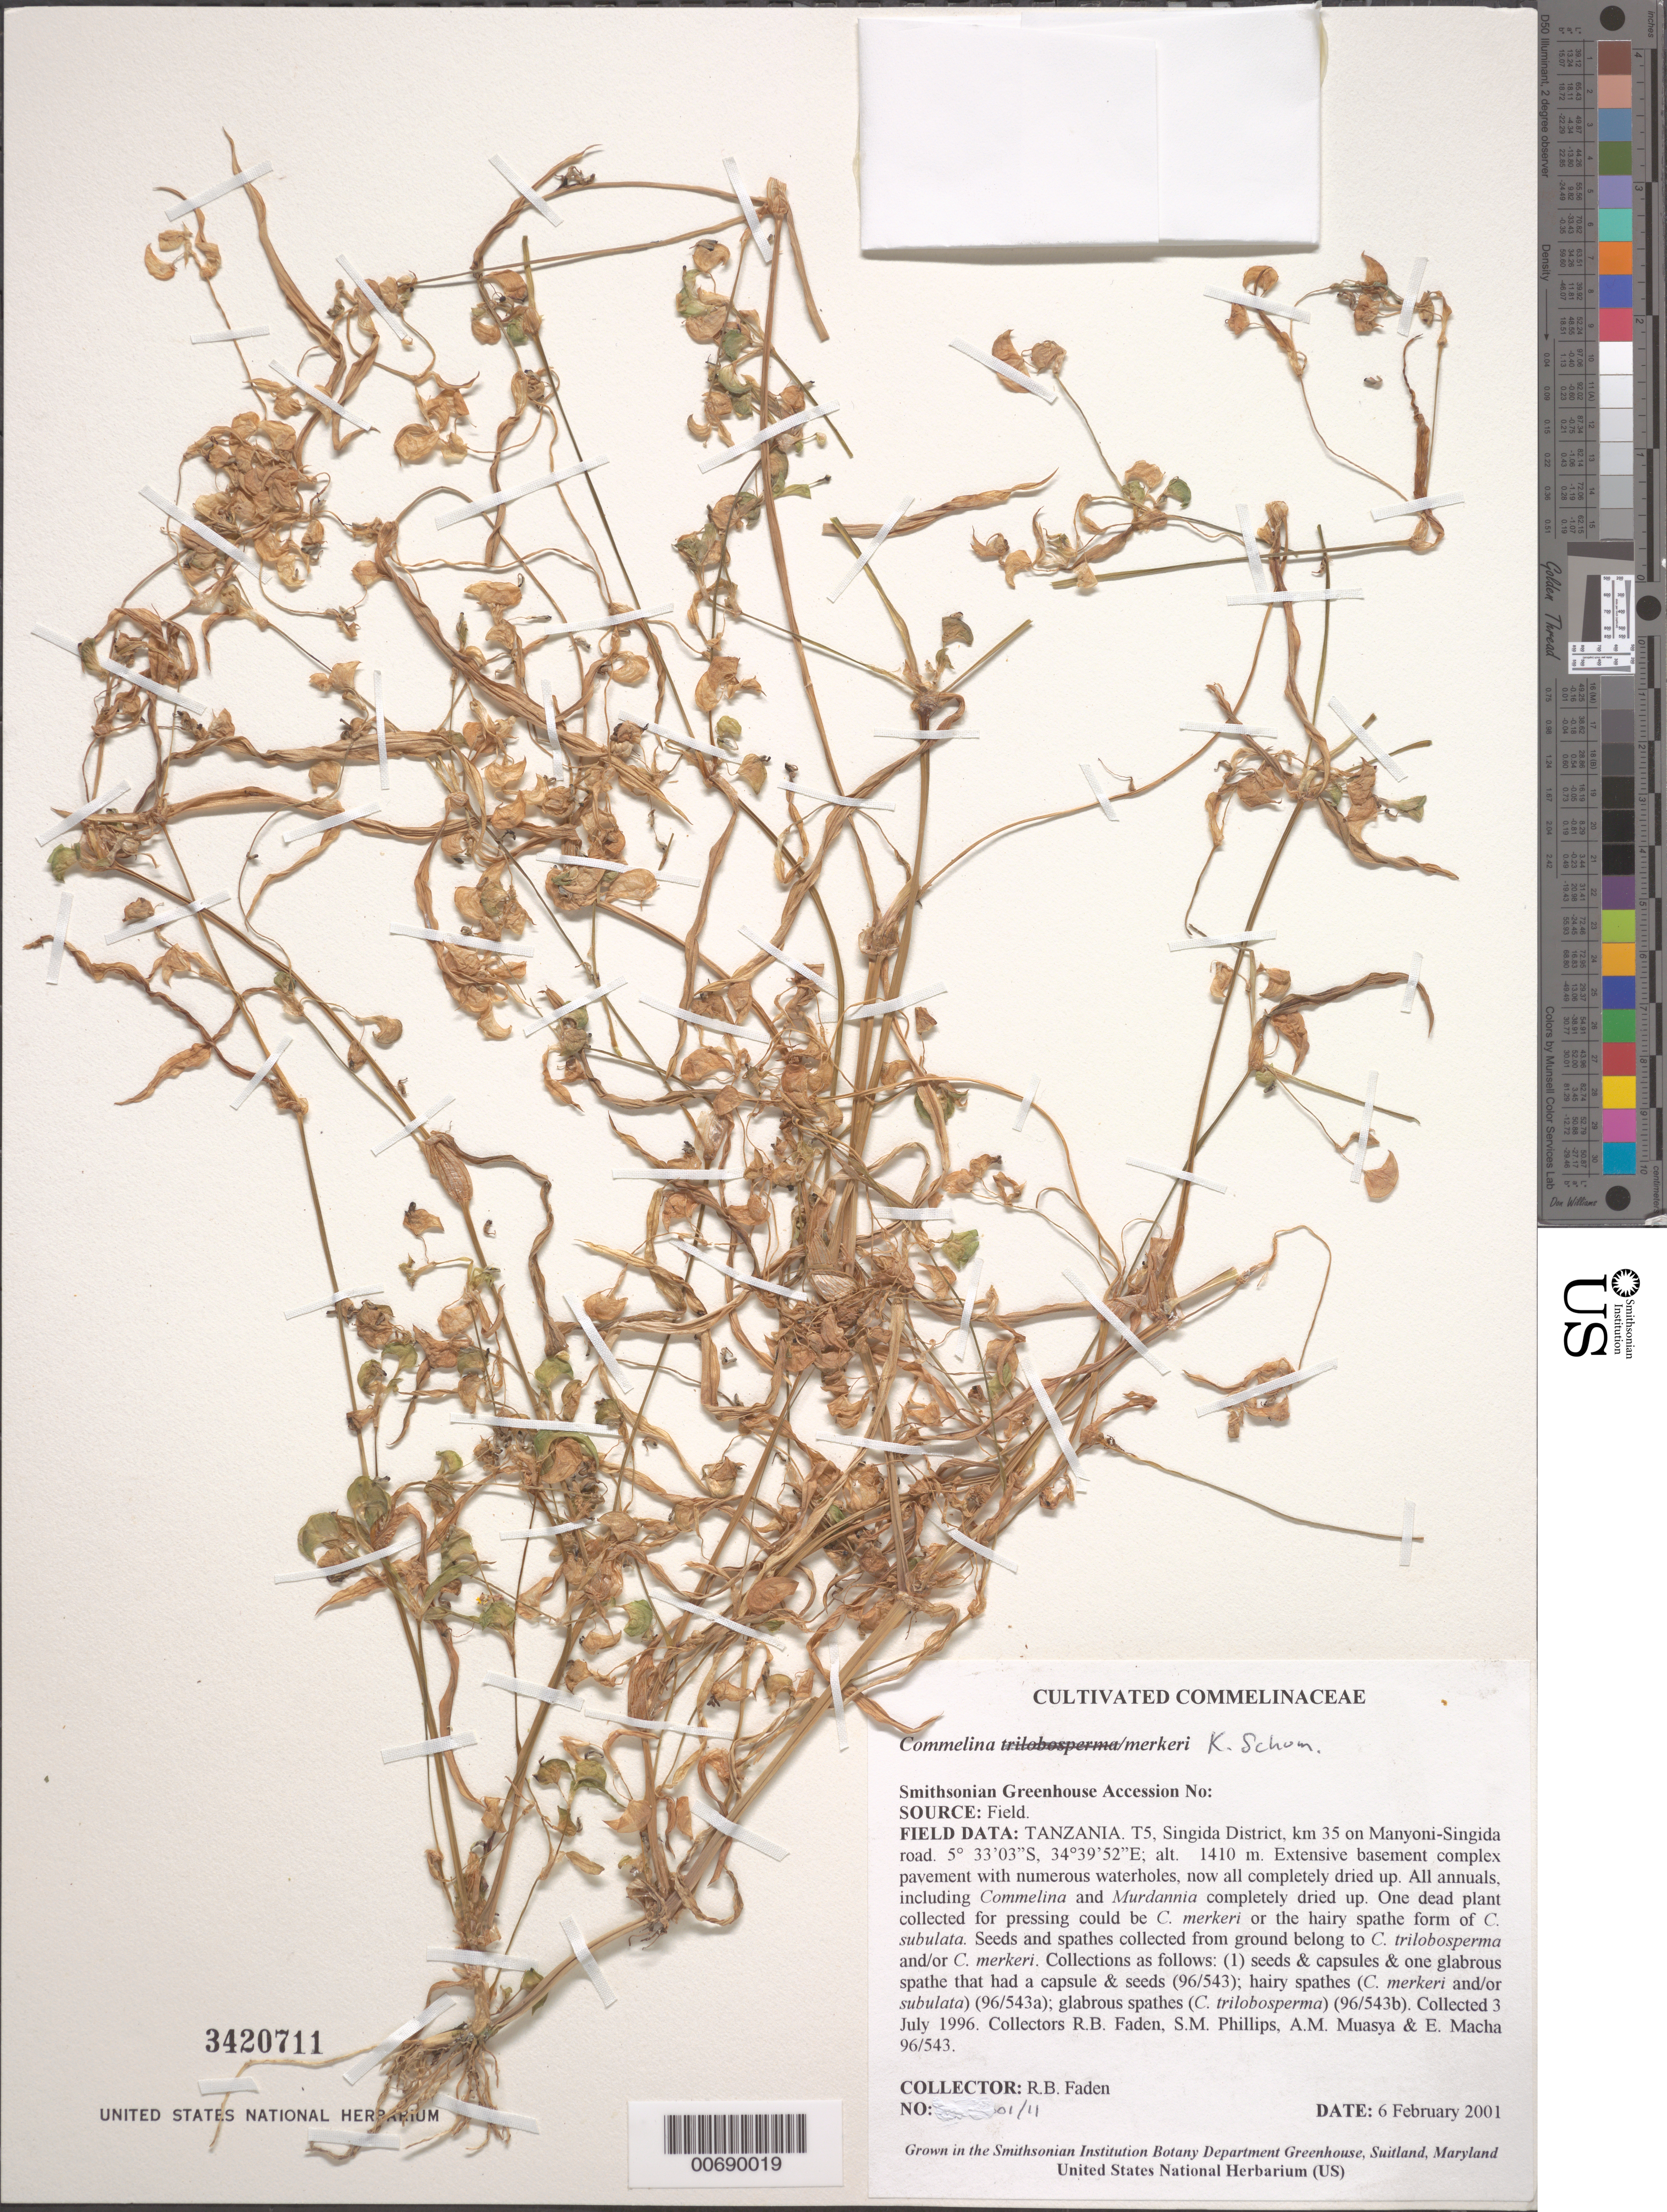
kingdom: Plantae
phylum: Tracheophyta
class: Liliopsida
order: Commelinales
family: Commelinaceae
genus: Commelina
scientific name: Commelina merkeri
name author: K. Schum.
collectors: R. B. Faden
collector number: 01/11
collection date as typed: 06 Feb 2001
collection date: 2001-02-06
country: United States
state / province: Maryland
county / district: Prince George's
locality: Smithsonian Greenhouse.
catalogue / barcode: US 3420711